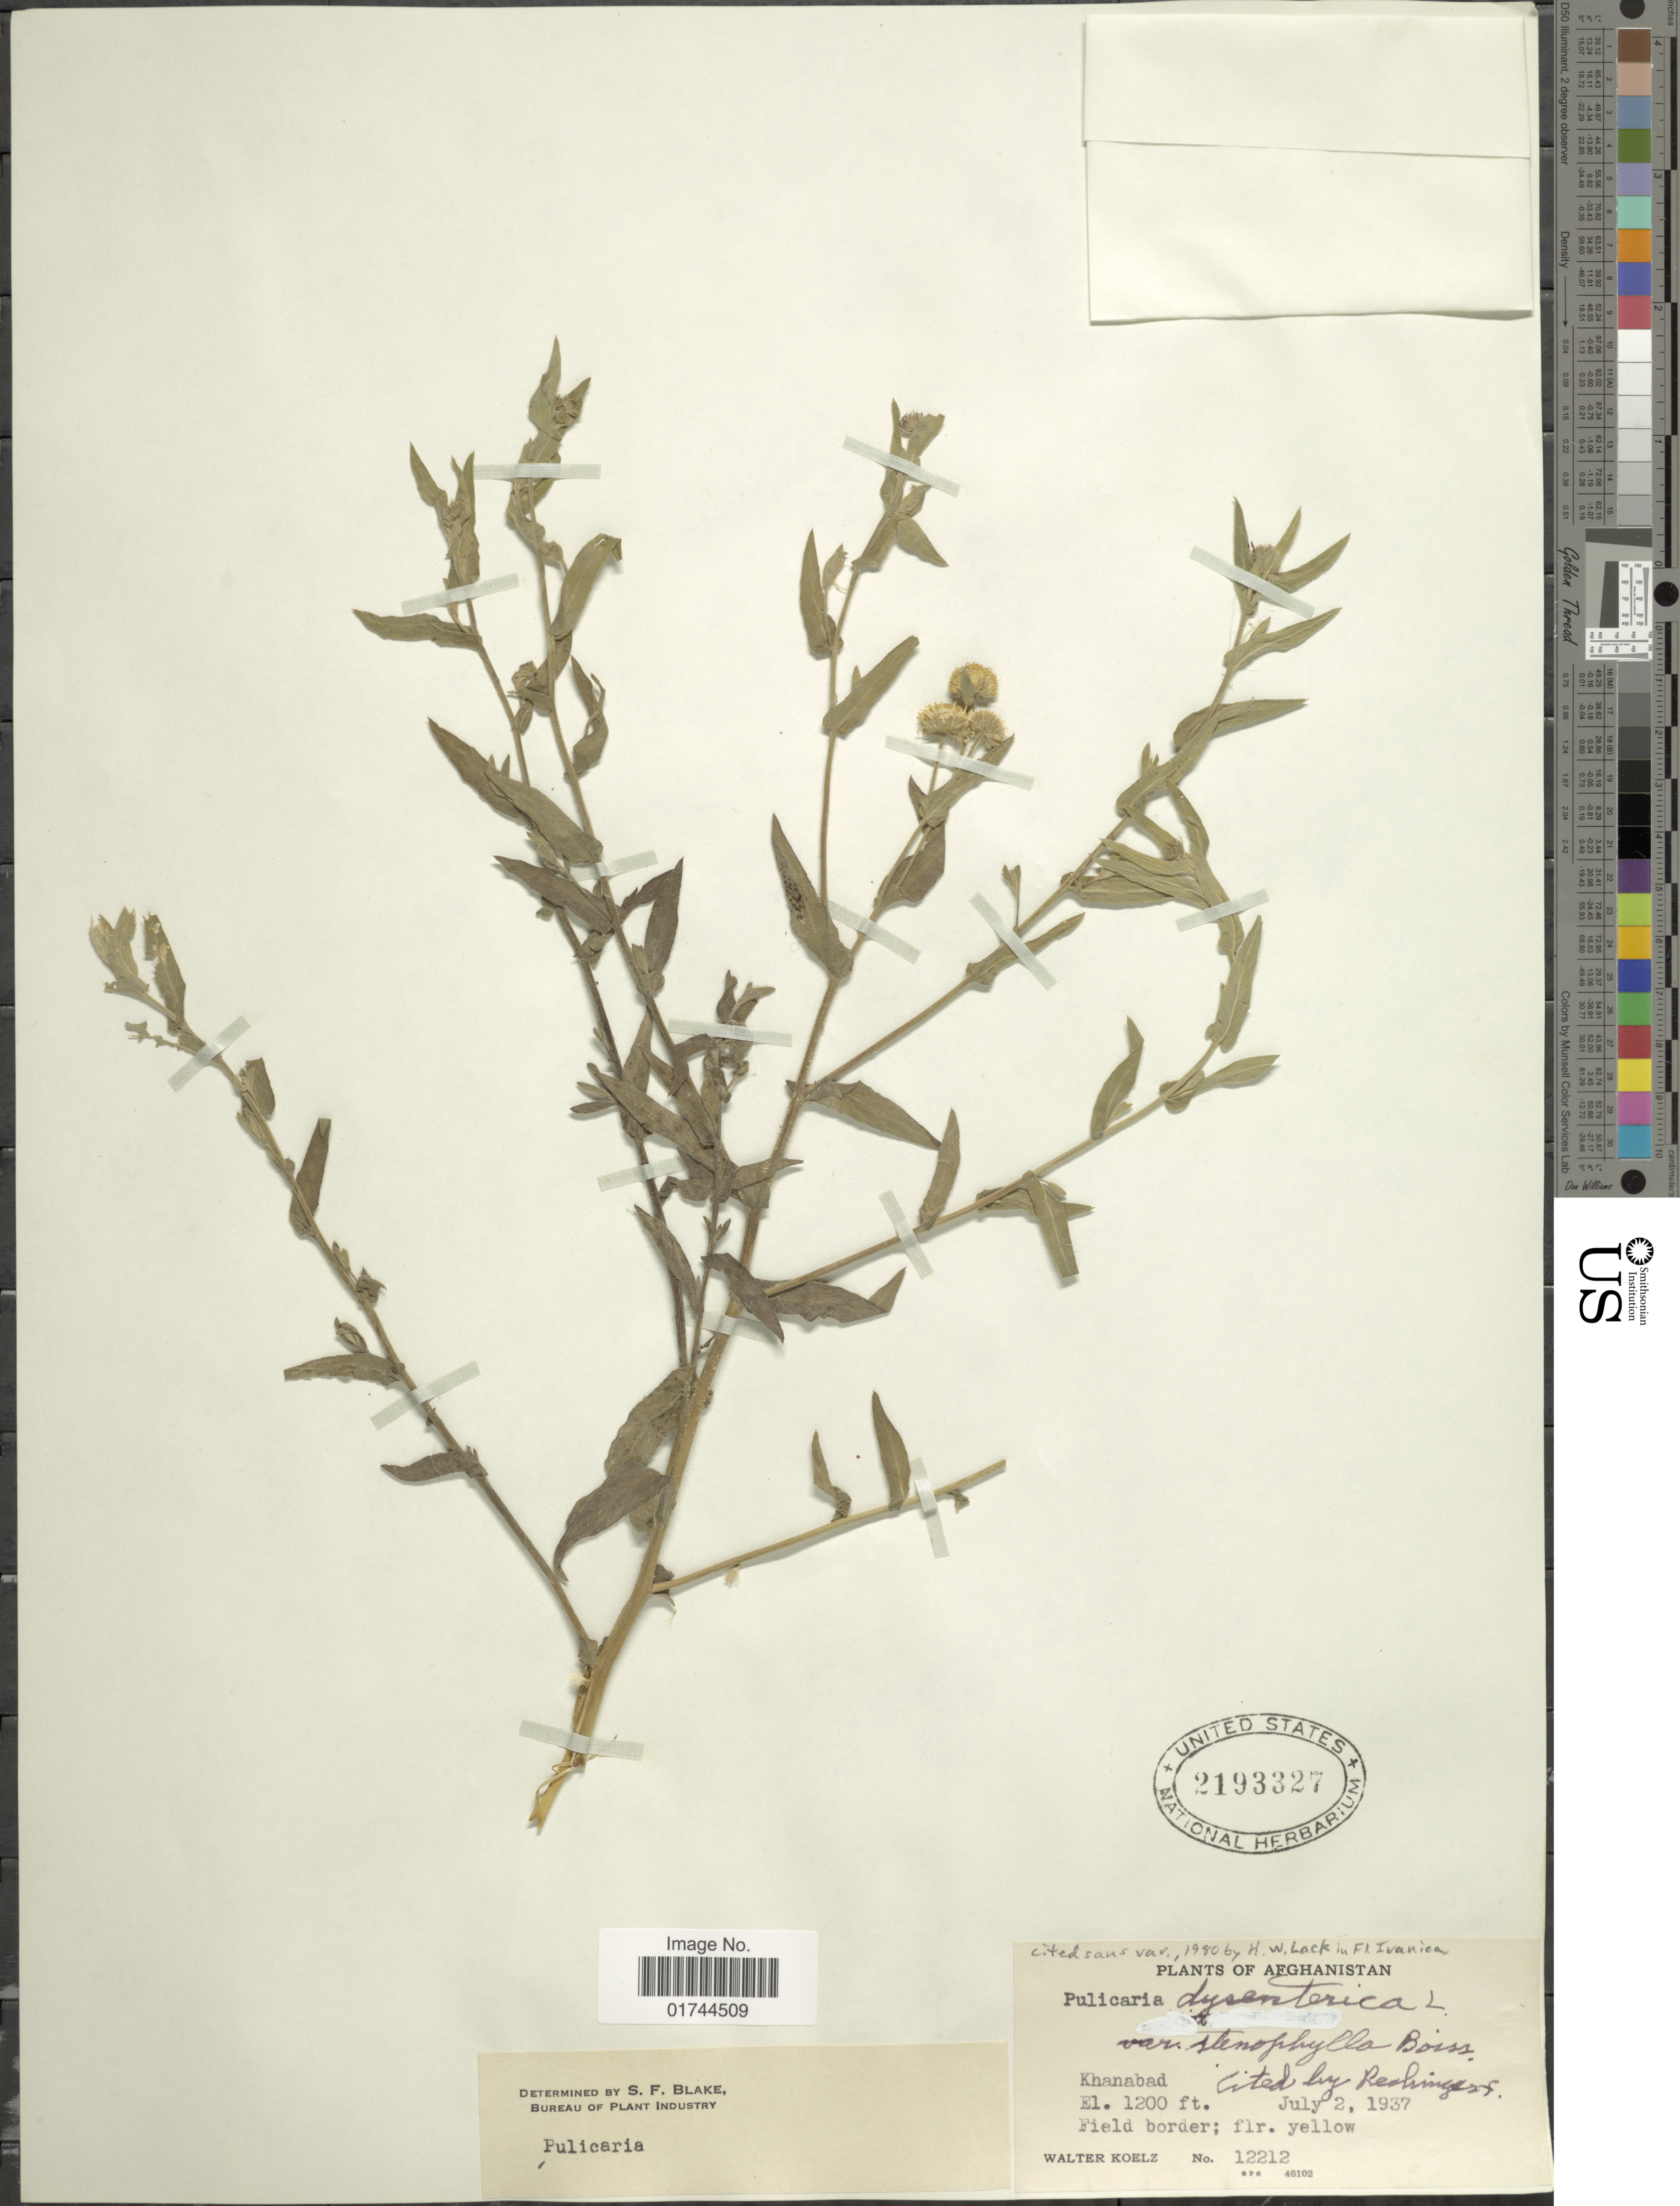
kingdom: Plantae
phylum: Tracheophyta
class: Magnoliopsida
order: Asterales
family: Asteraceae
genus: Pulicaria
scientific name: Pulicaria dysenterica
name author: (L.) Bernh.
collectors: W. N. Koelz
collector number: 12212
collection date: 1937-07-02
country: Afghanistan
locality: Khanabad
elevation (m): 366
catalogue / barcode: US 2193327